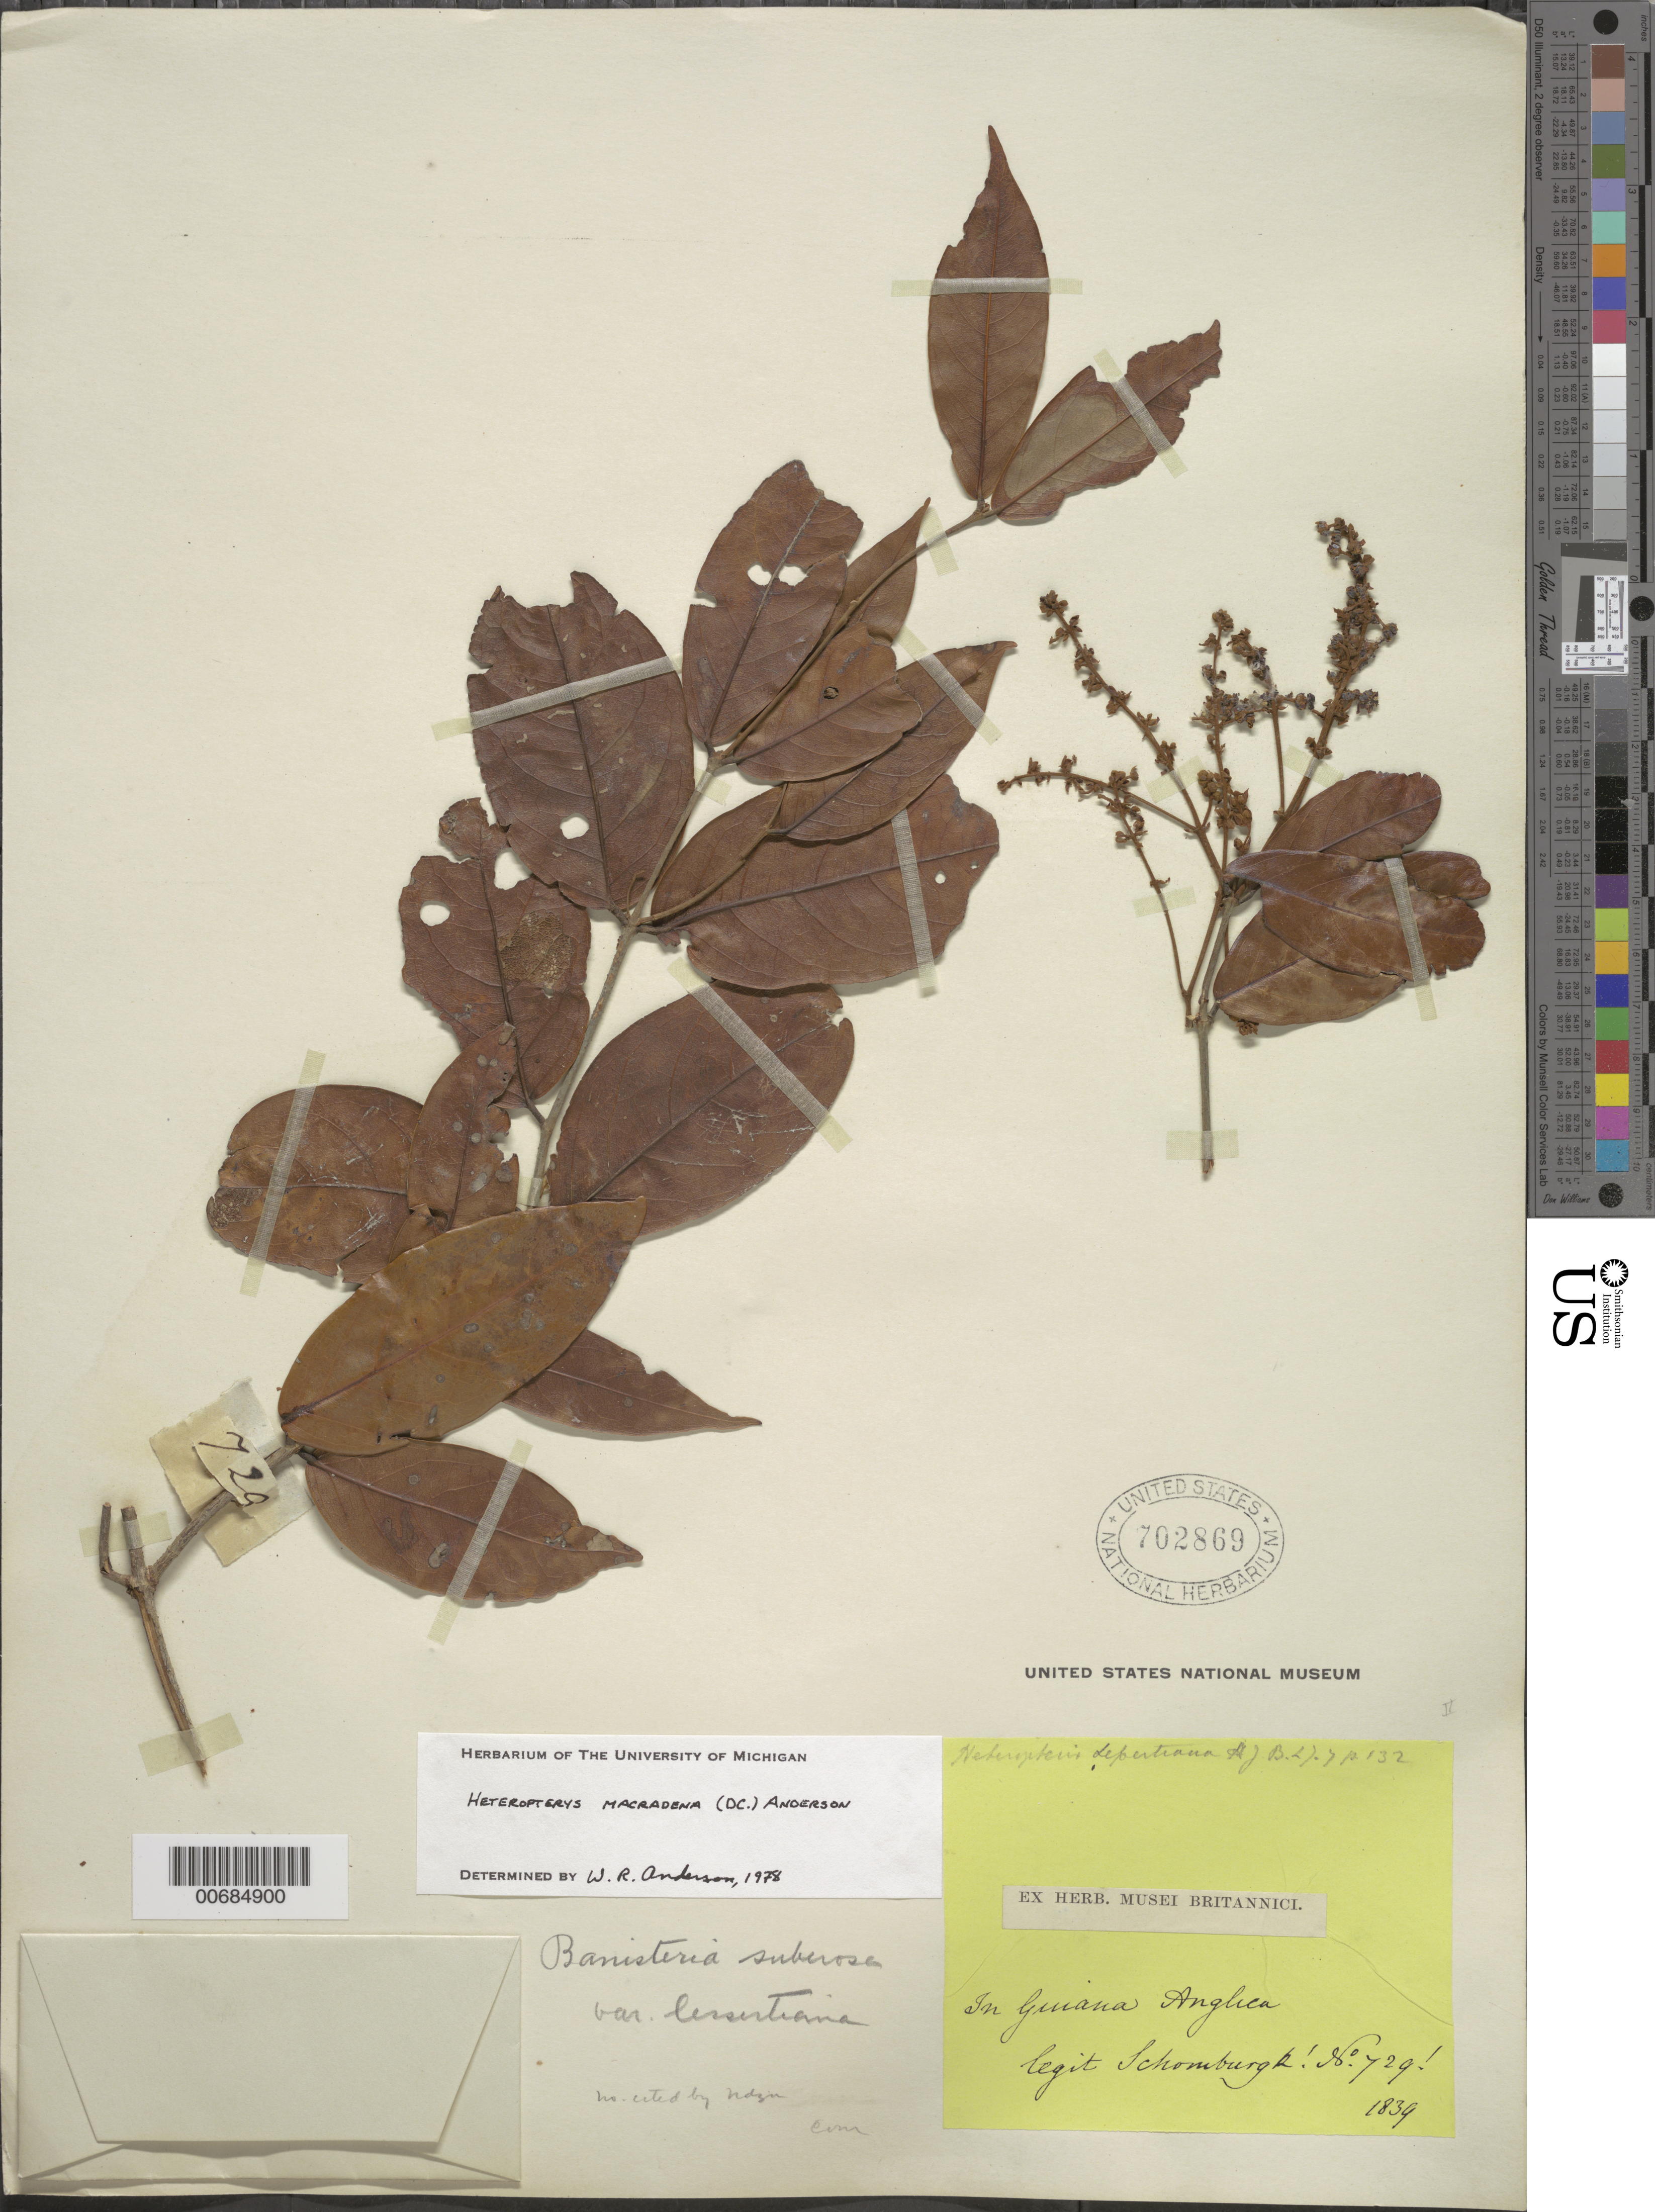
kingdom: Plantae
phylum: Tracheophyta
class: Magnoliopsida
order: Malpighiales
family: Malpighiaceae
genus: Heteropterys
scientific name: Heteropterys macradena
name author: (DC.) W.R. Anderson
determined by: Anderson, W. R., (MICH), University of Michigan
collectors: R. H. Schomburgk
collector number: I 729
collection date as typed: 1839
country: Guyana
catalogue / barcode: US 702869